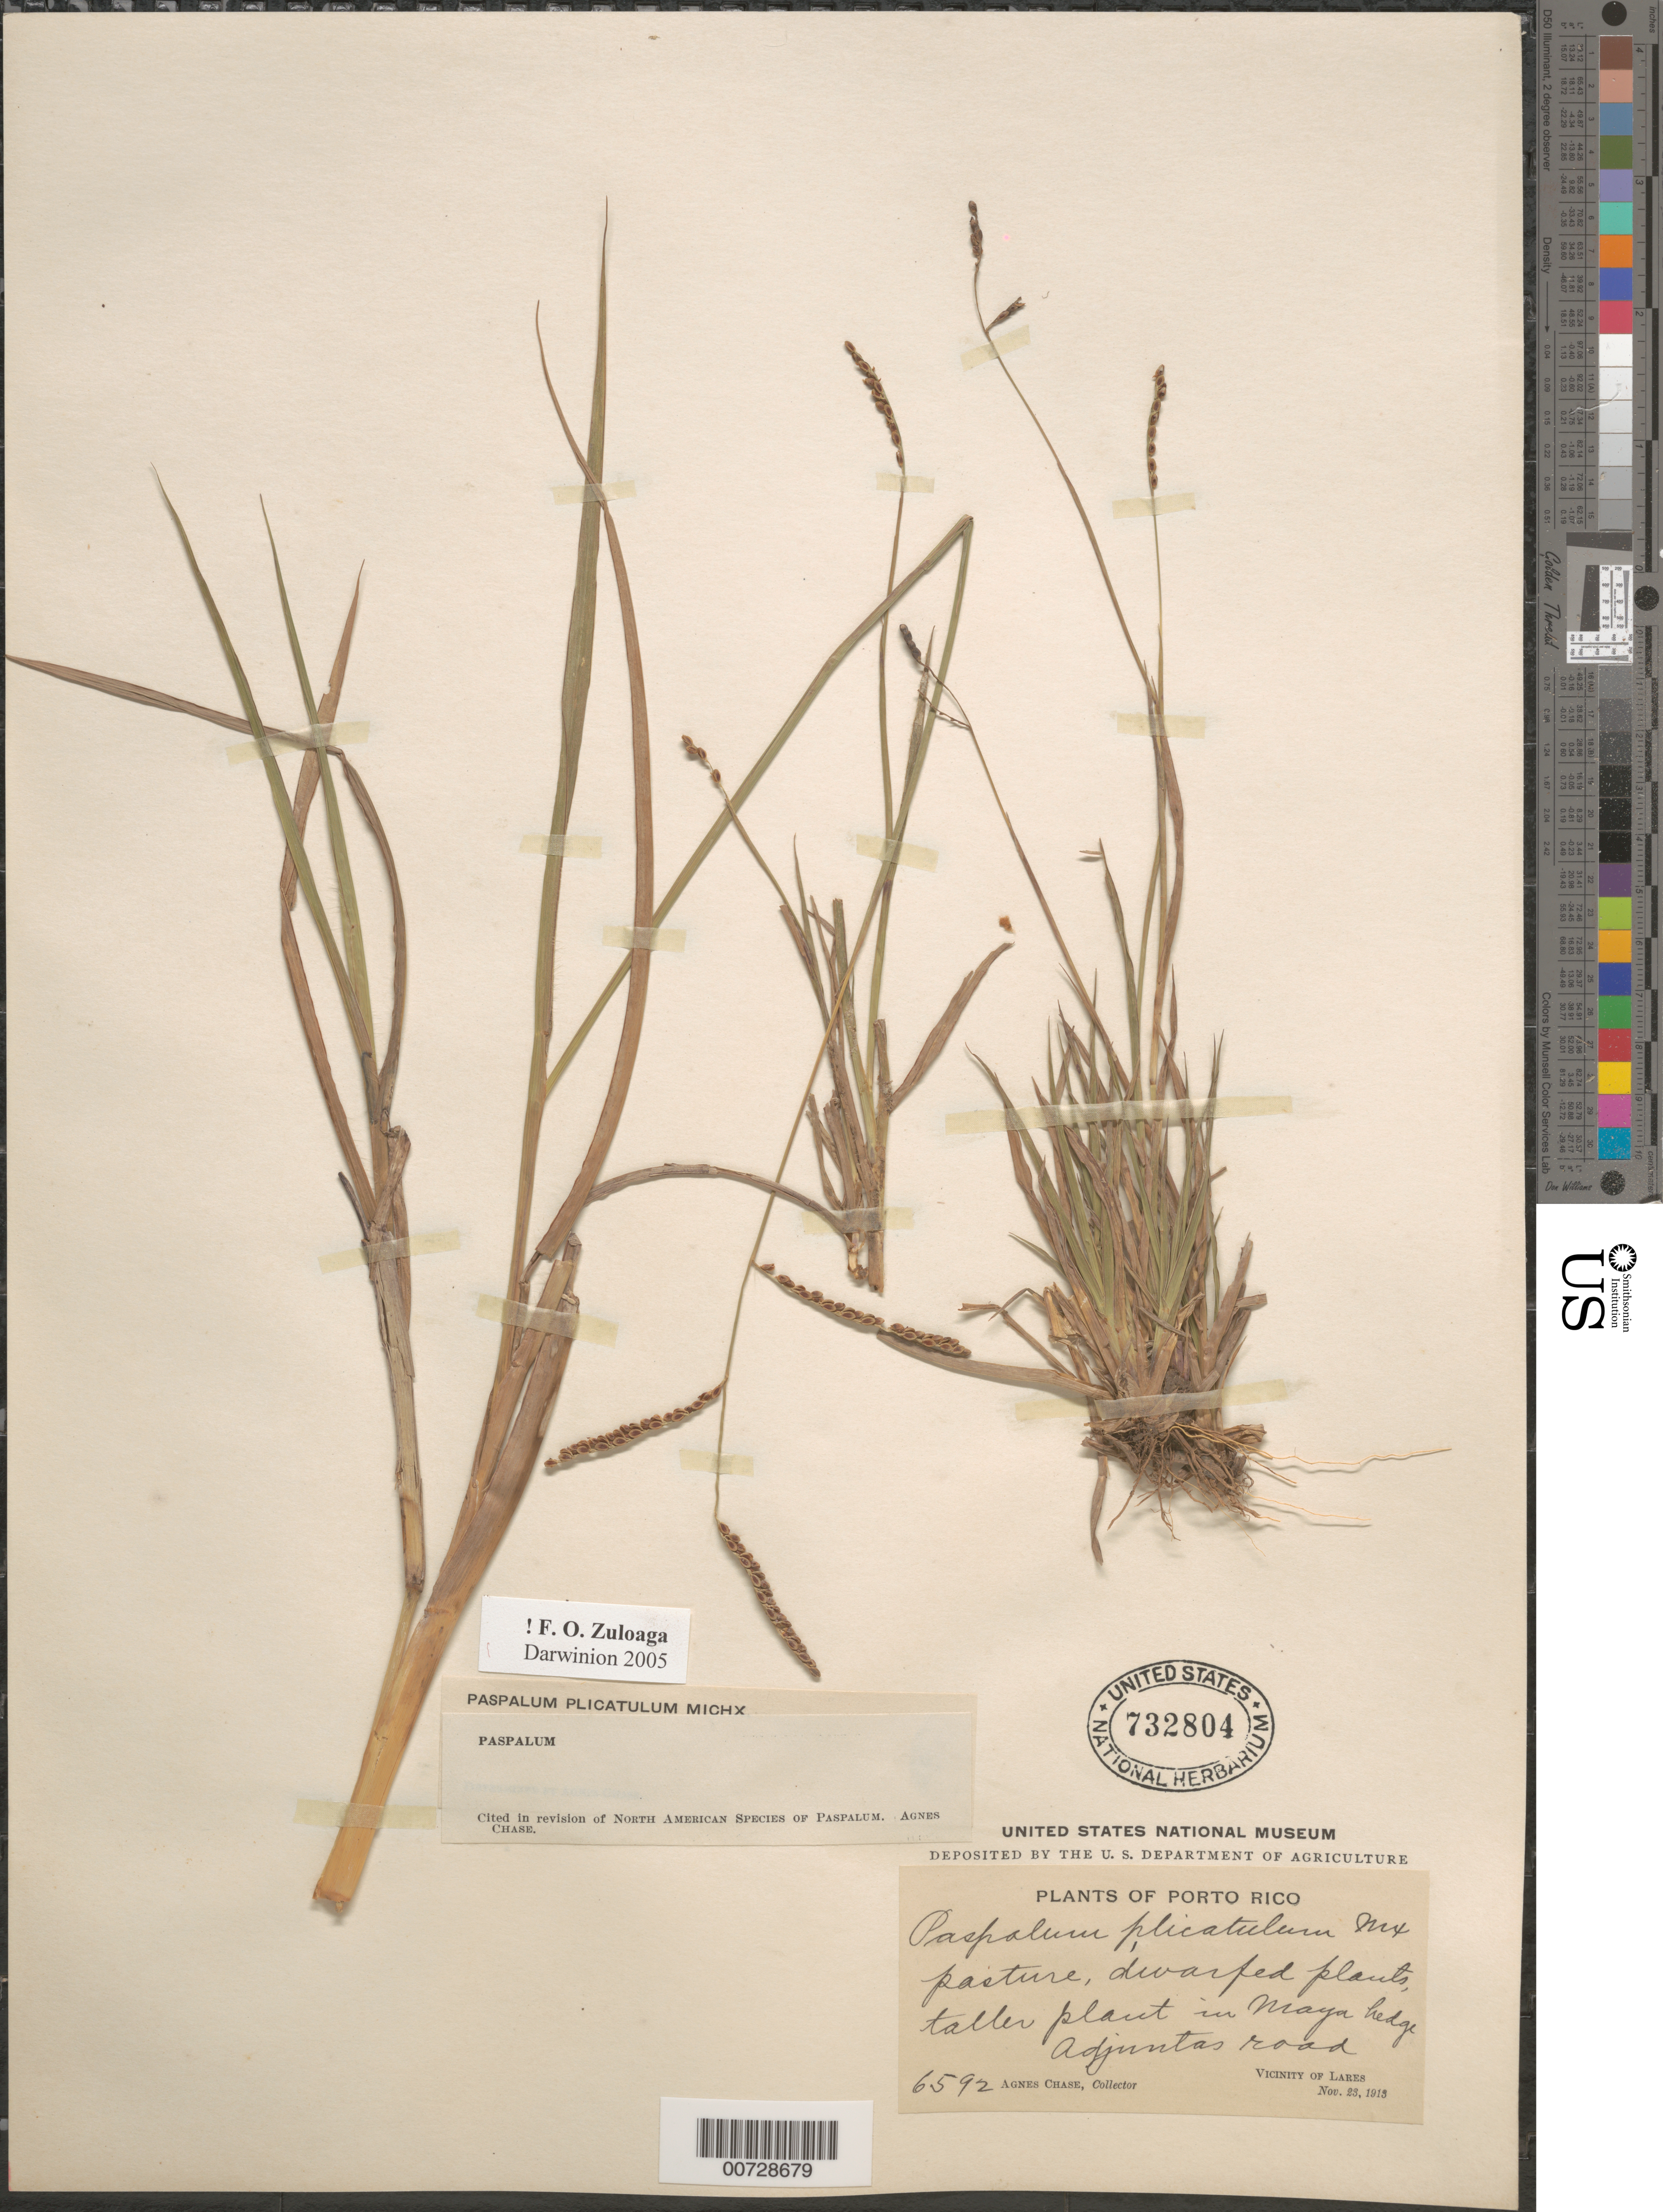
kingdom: Plantae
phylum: Tracheophyta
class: Liliopsida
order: Poales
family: Poaceae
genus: Paspalum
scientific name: Paspalum plicatulum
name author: Michx.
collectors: A. Chase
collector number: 6592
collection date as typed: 23 Nov 1913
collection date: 1913-11-23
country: Puerto Rico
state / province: Lares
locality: Lares, vic of, Adjuntas road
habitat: Pasture, dwarfed plants; taller plant in Maya hedge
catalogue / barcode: US 732804